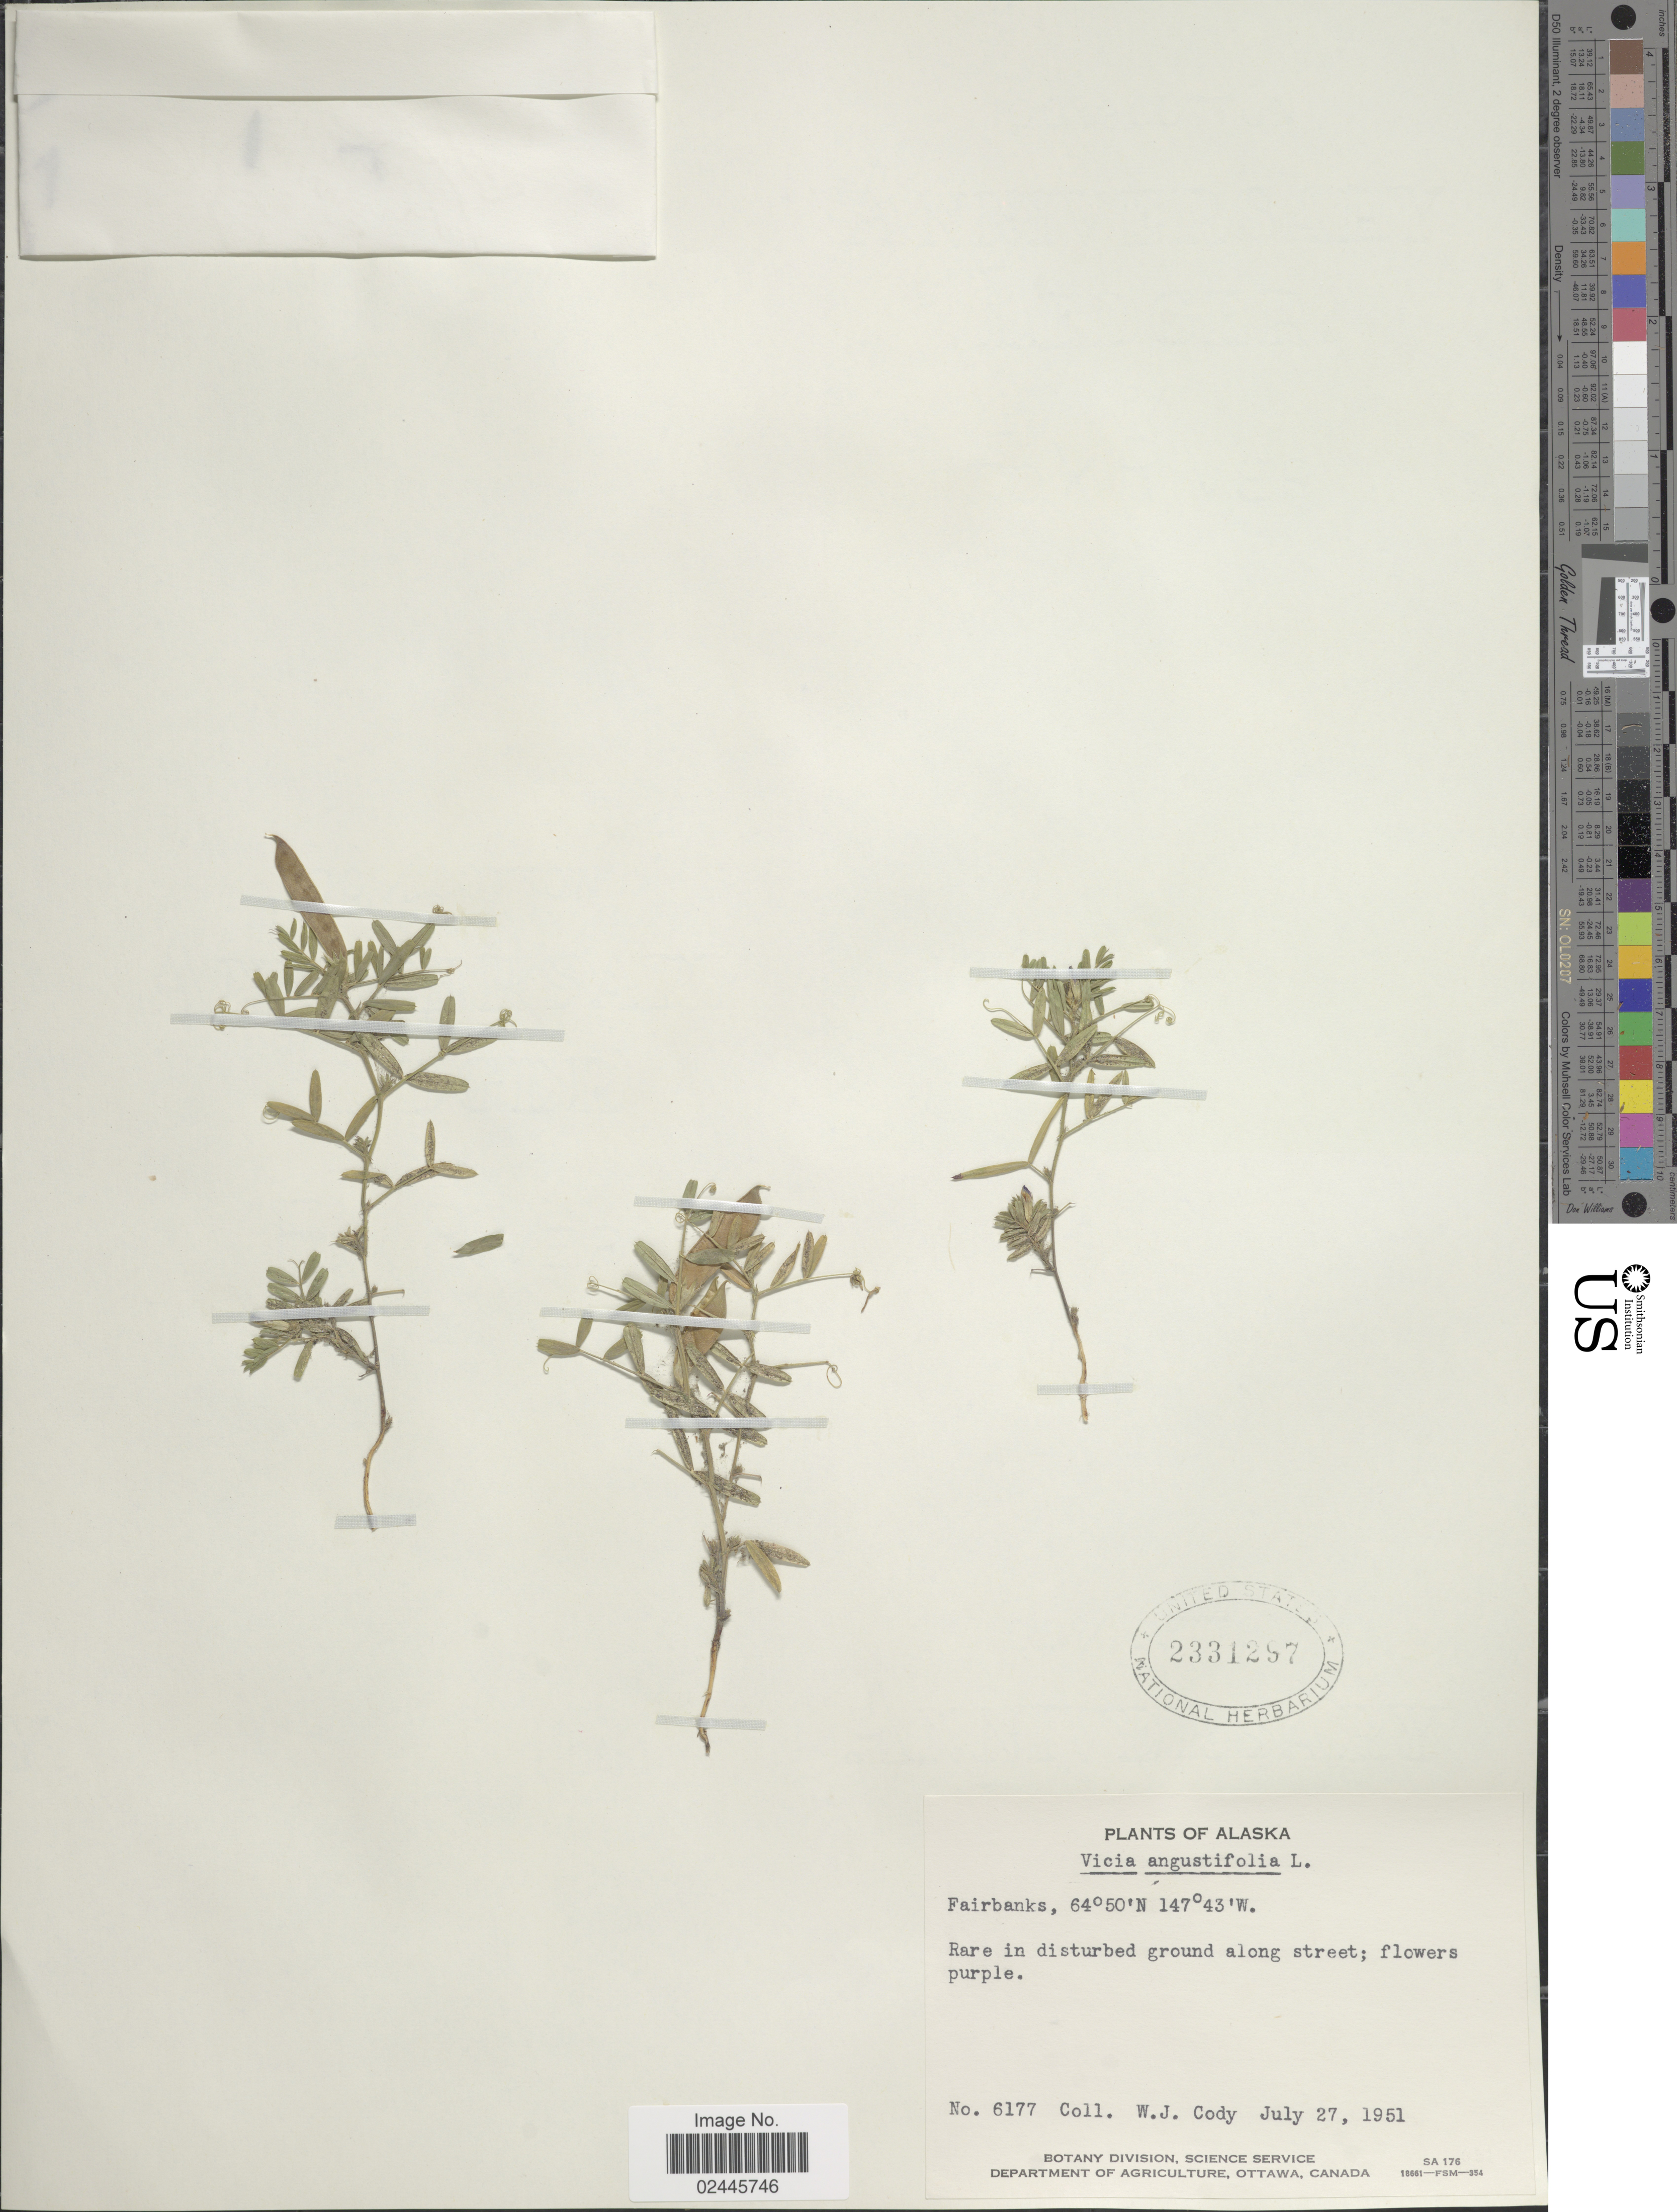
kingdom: Plantae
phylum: Tracheophyta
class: Magnoliopsida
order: Fabales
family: Fabaceae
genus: Vicia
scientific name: Vicia angustifolia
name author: L.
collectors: W. Cody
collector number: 6177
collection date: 1951-07-27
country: United States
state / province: Alaska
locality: Fairbanks,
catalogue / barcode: US 2331297